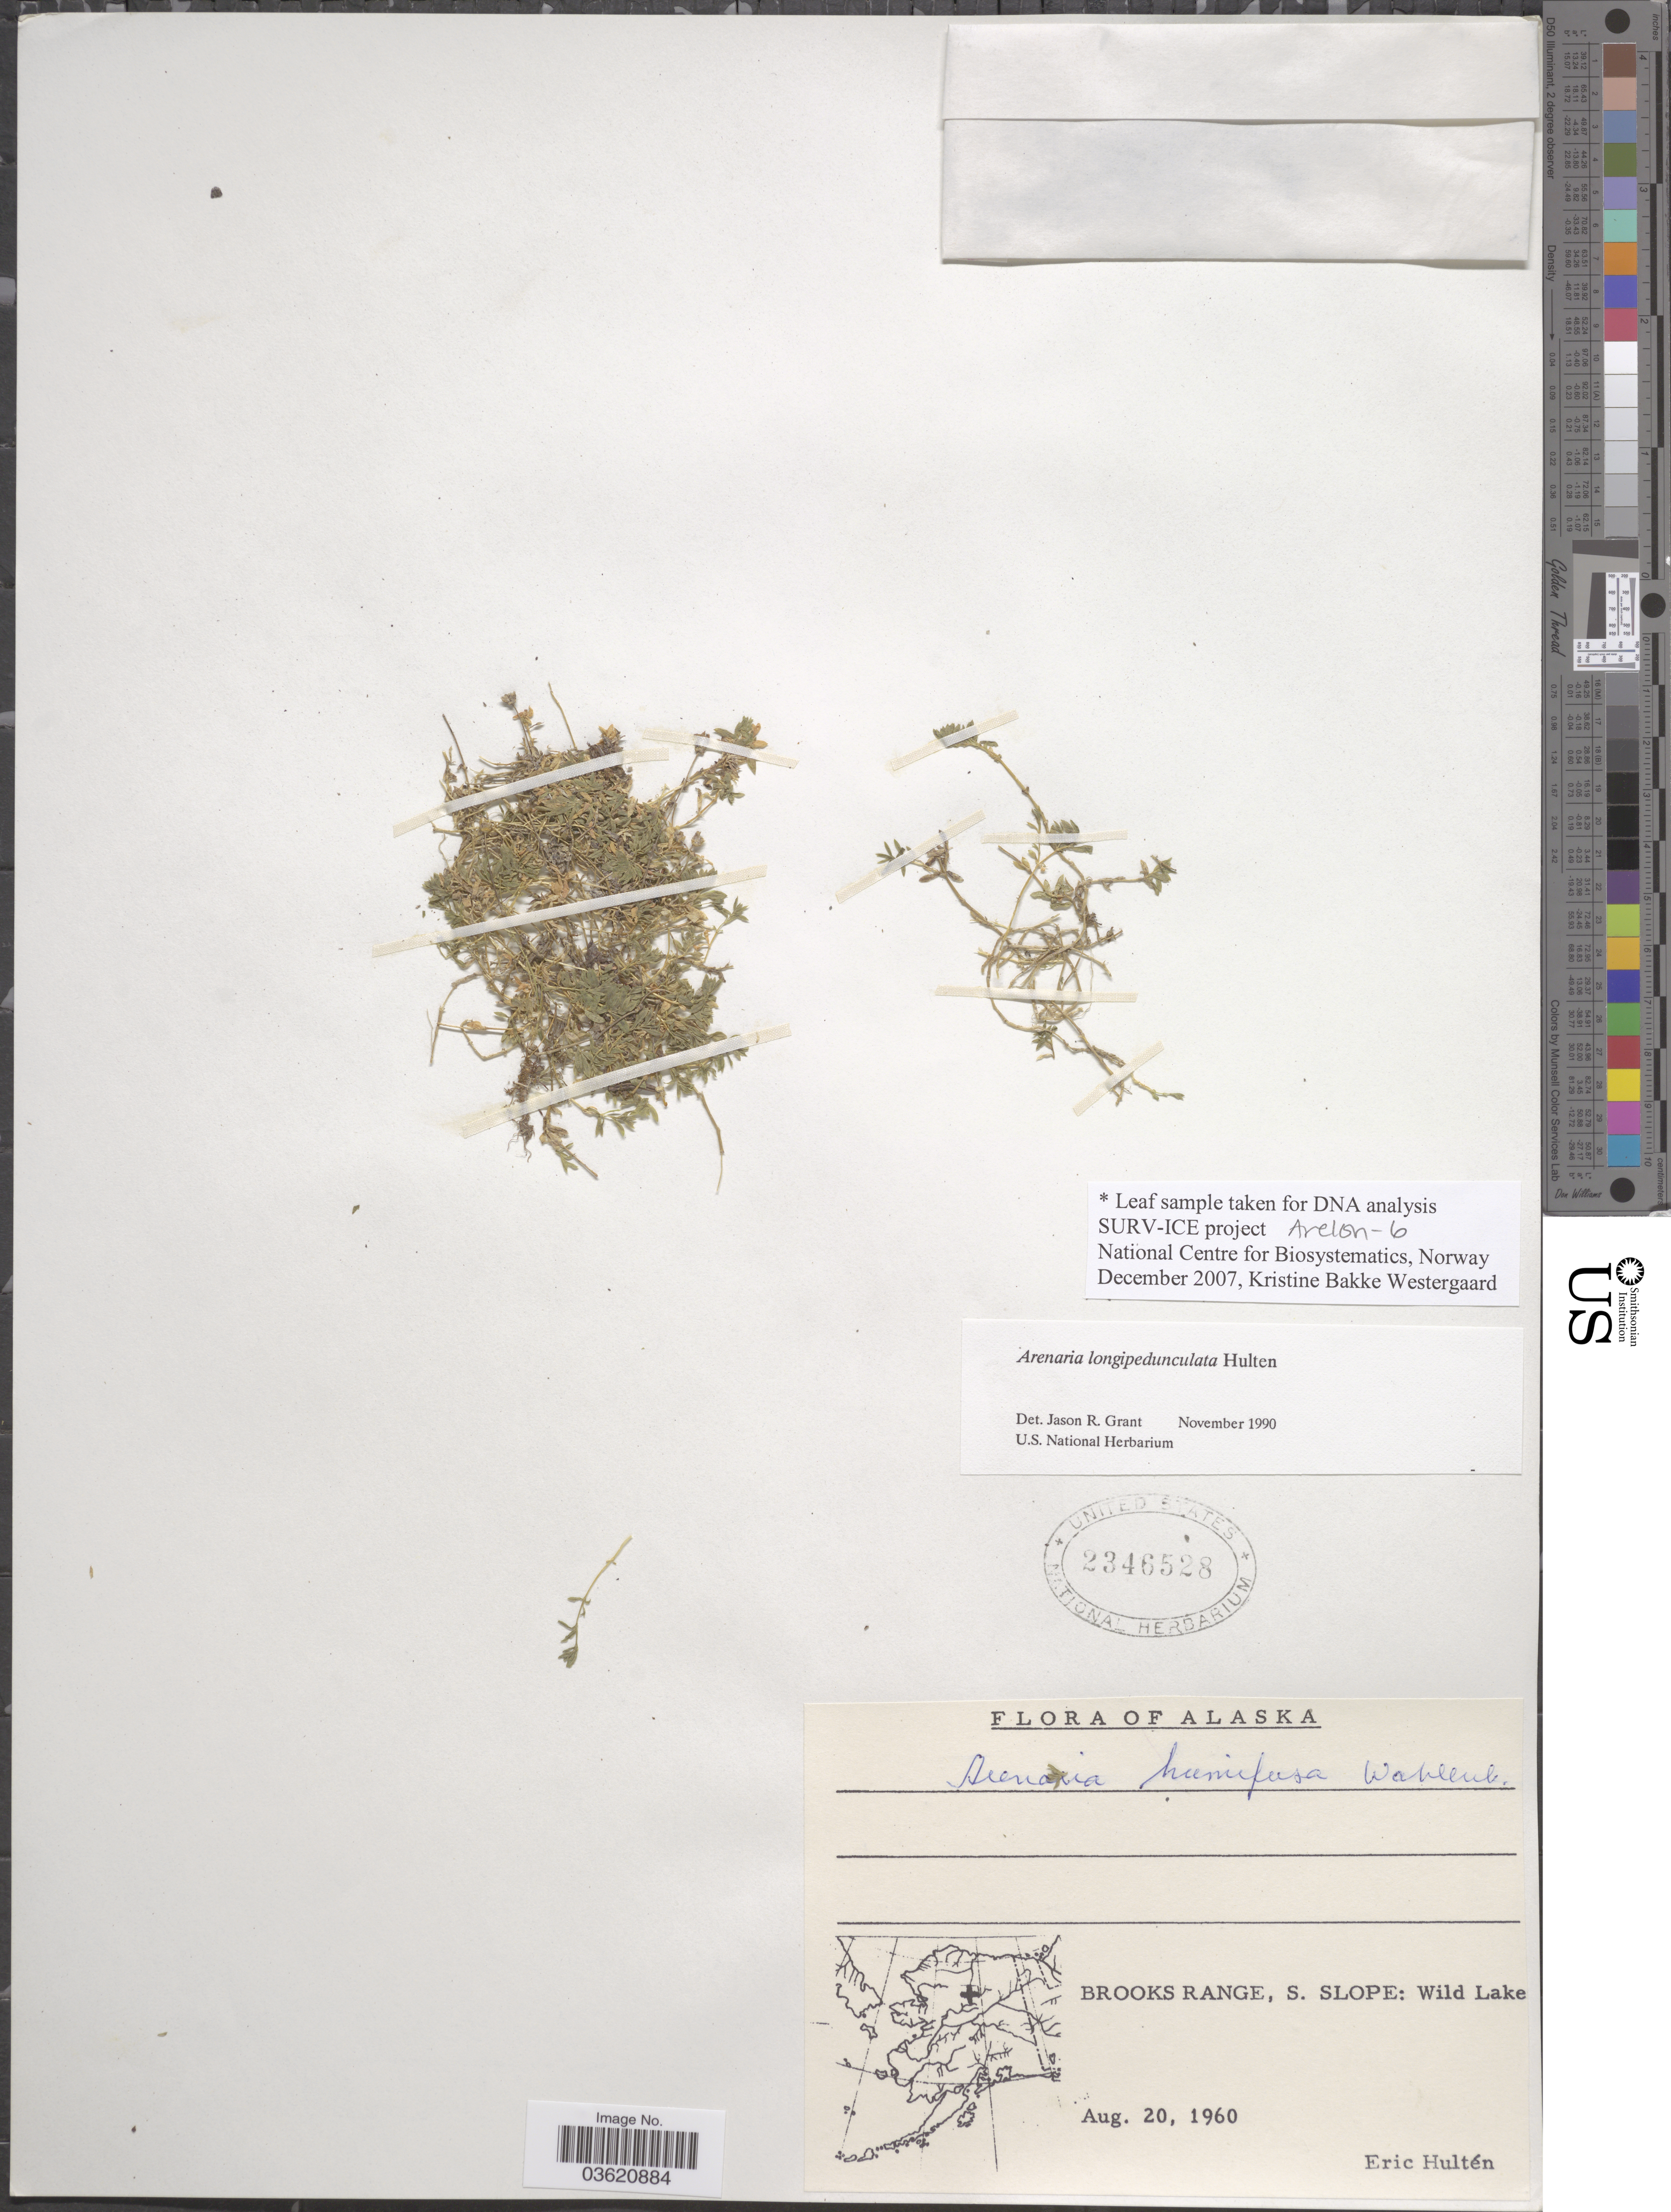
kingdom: Plantae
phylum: Tracheophyta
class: Magnoliopsida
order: Caryophyllales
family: Caryophyllaceae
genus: Arenaria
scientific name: Arenaria longipedunculata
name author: Hultén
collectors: E. G. Hultén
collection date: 1960-08-20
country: United States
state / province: Alaska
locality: Brooks Range, S. slope: Wild Lake.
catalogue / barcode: US 2346528